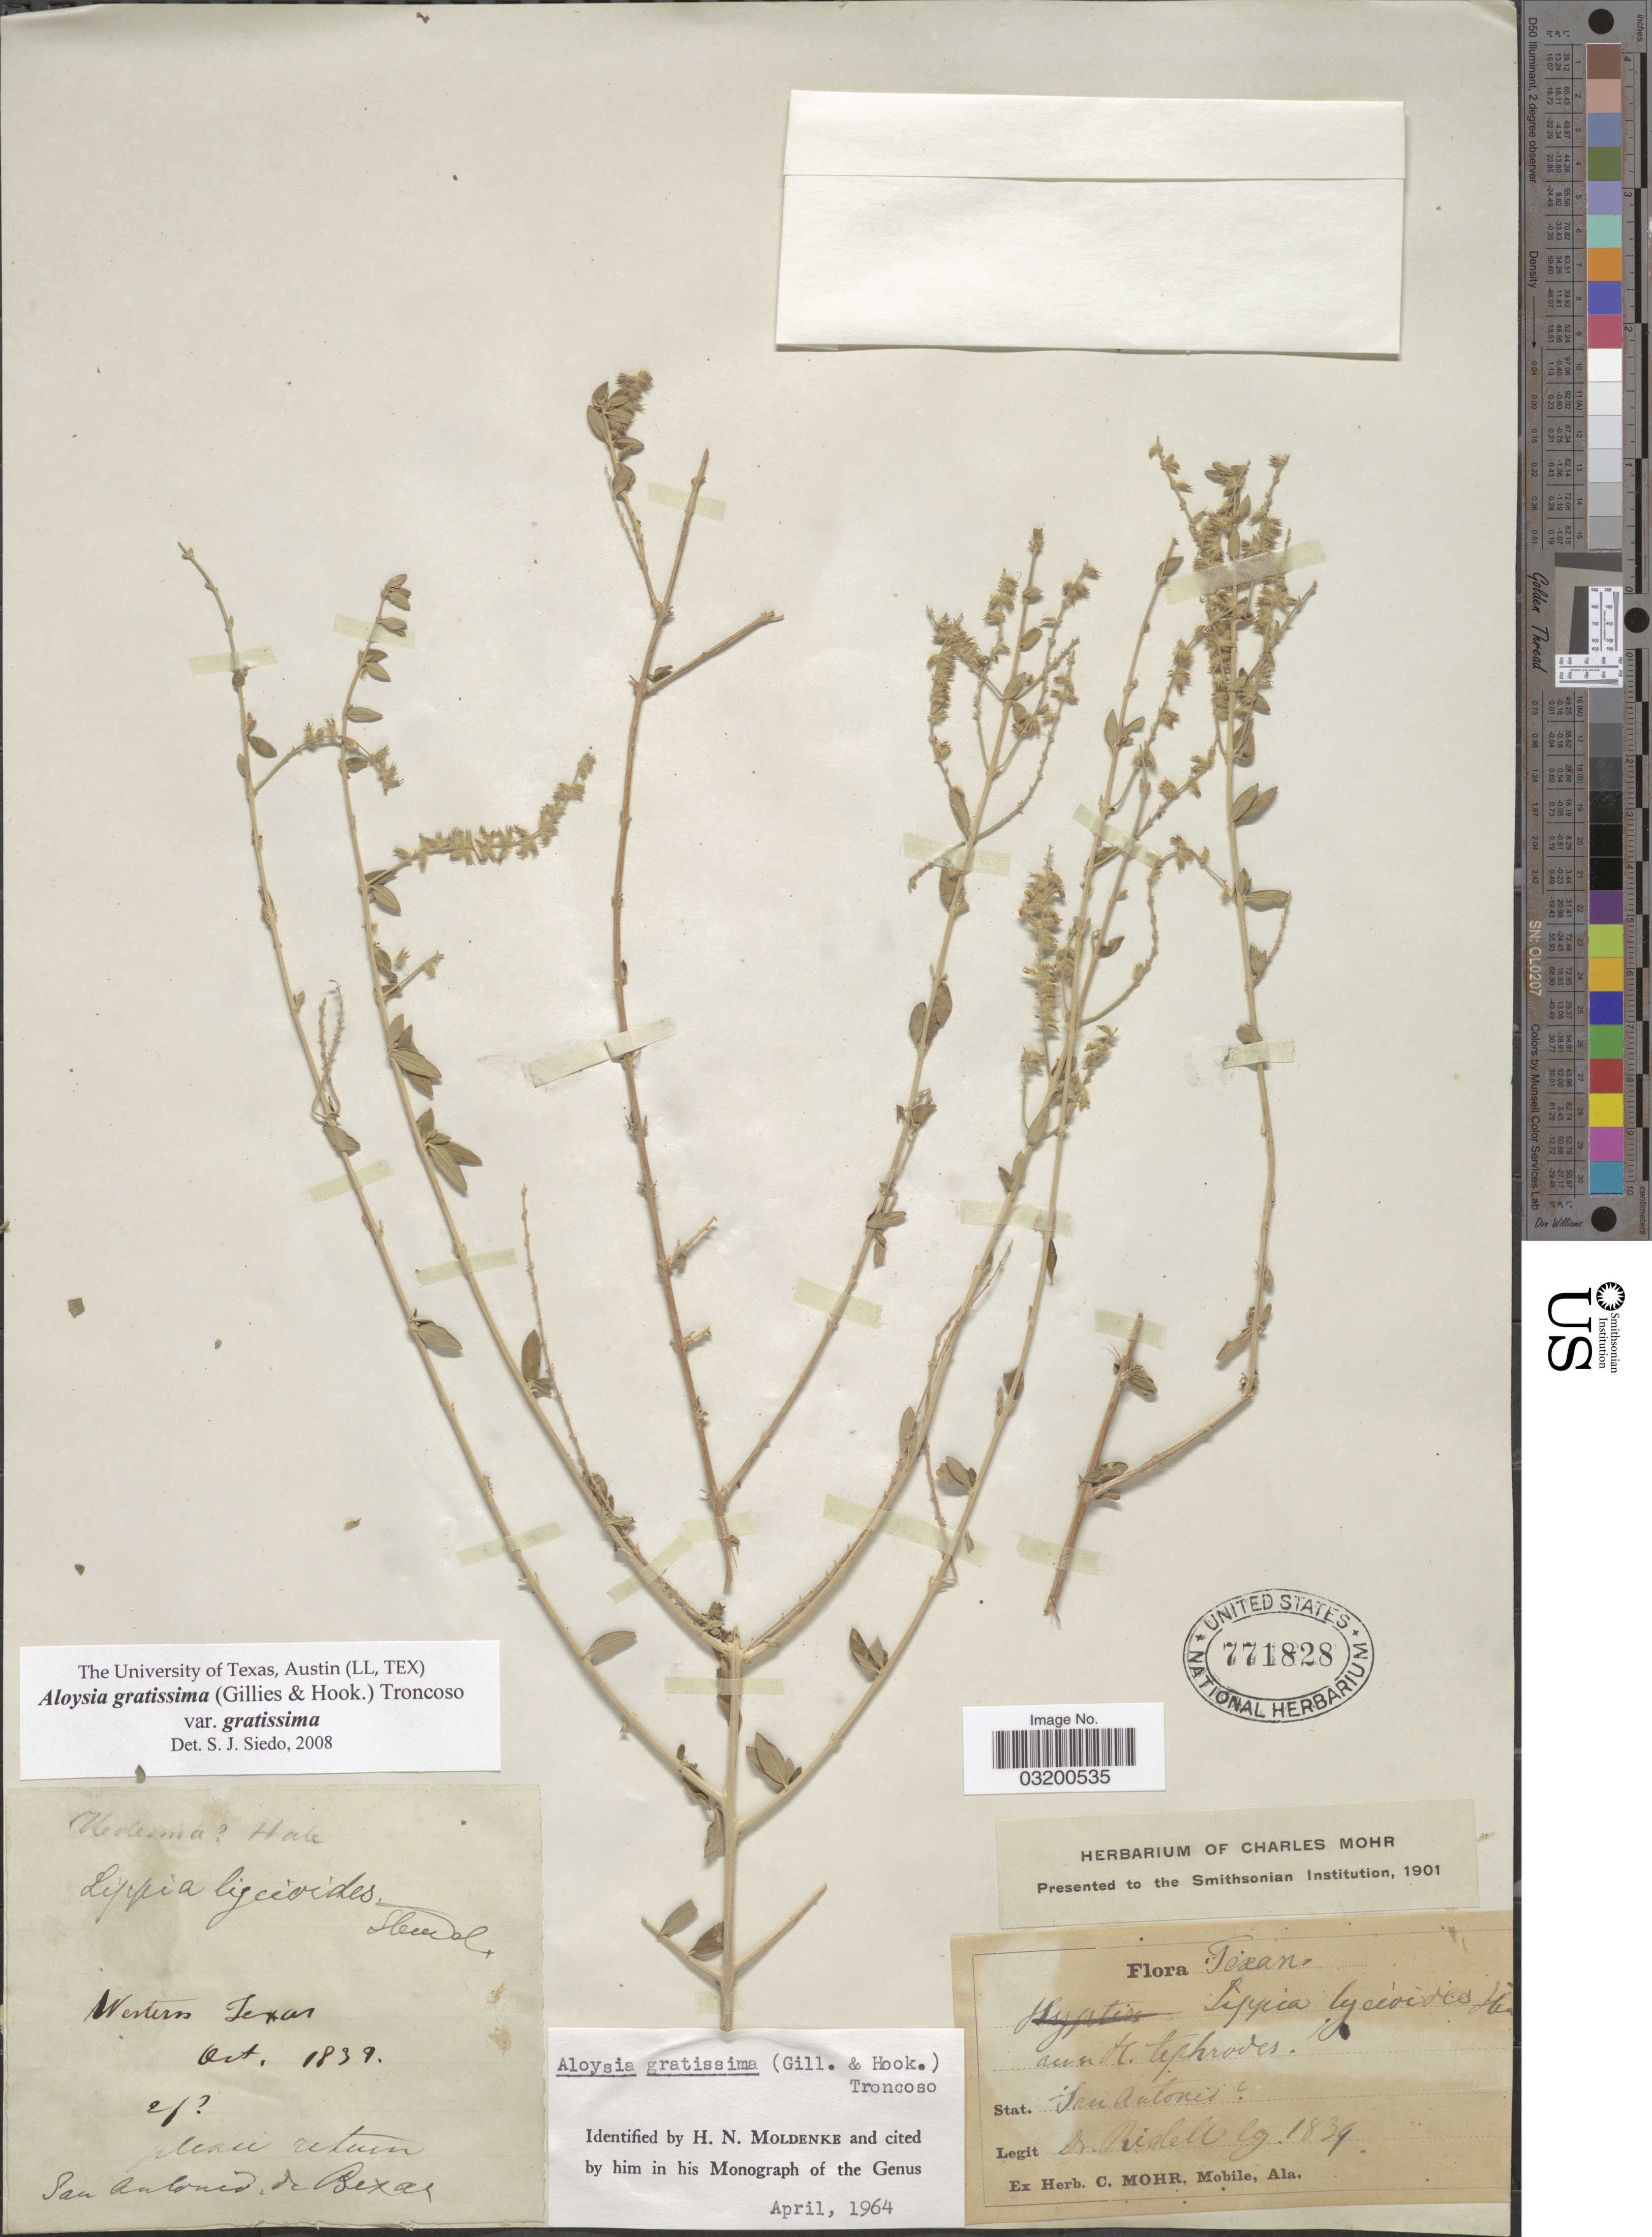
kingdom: Plantae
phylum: Tracheophyta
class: Magnoliopsida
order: Lamiales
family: Verbenaceae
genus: Aloysia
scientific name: Aloysia gratissima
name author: (Gillies & Hook.) Tronc.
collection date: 1839-10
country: United States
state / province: Texas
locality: Western Texas. Stat. San Antonio de Bexar.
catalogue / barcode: US 771828